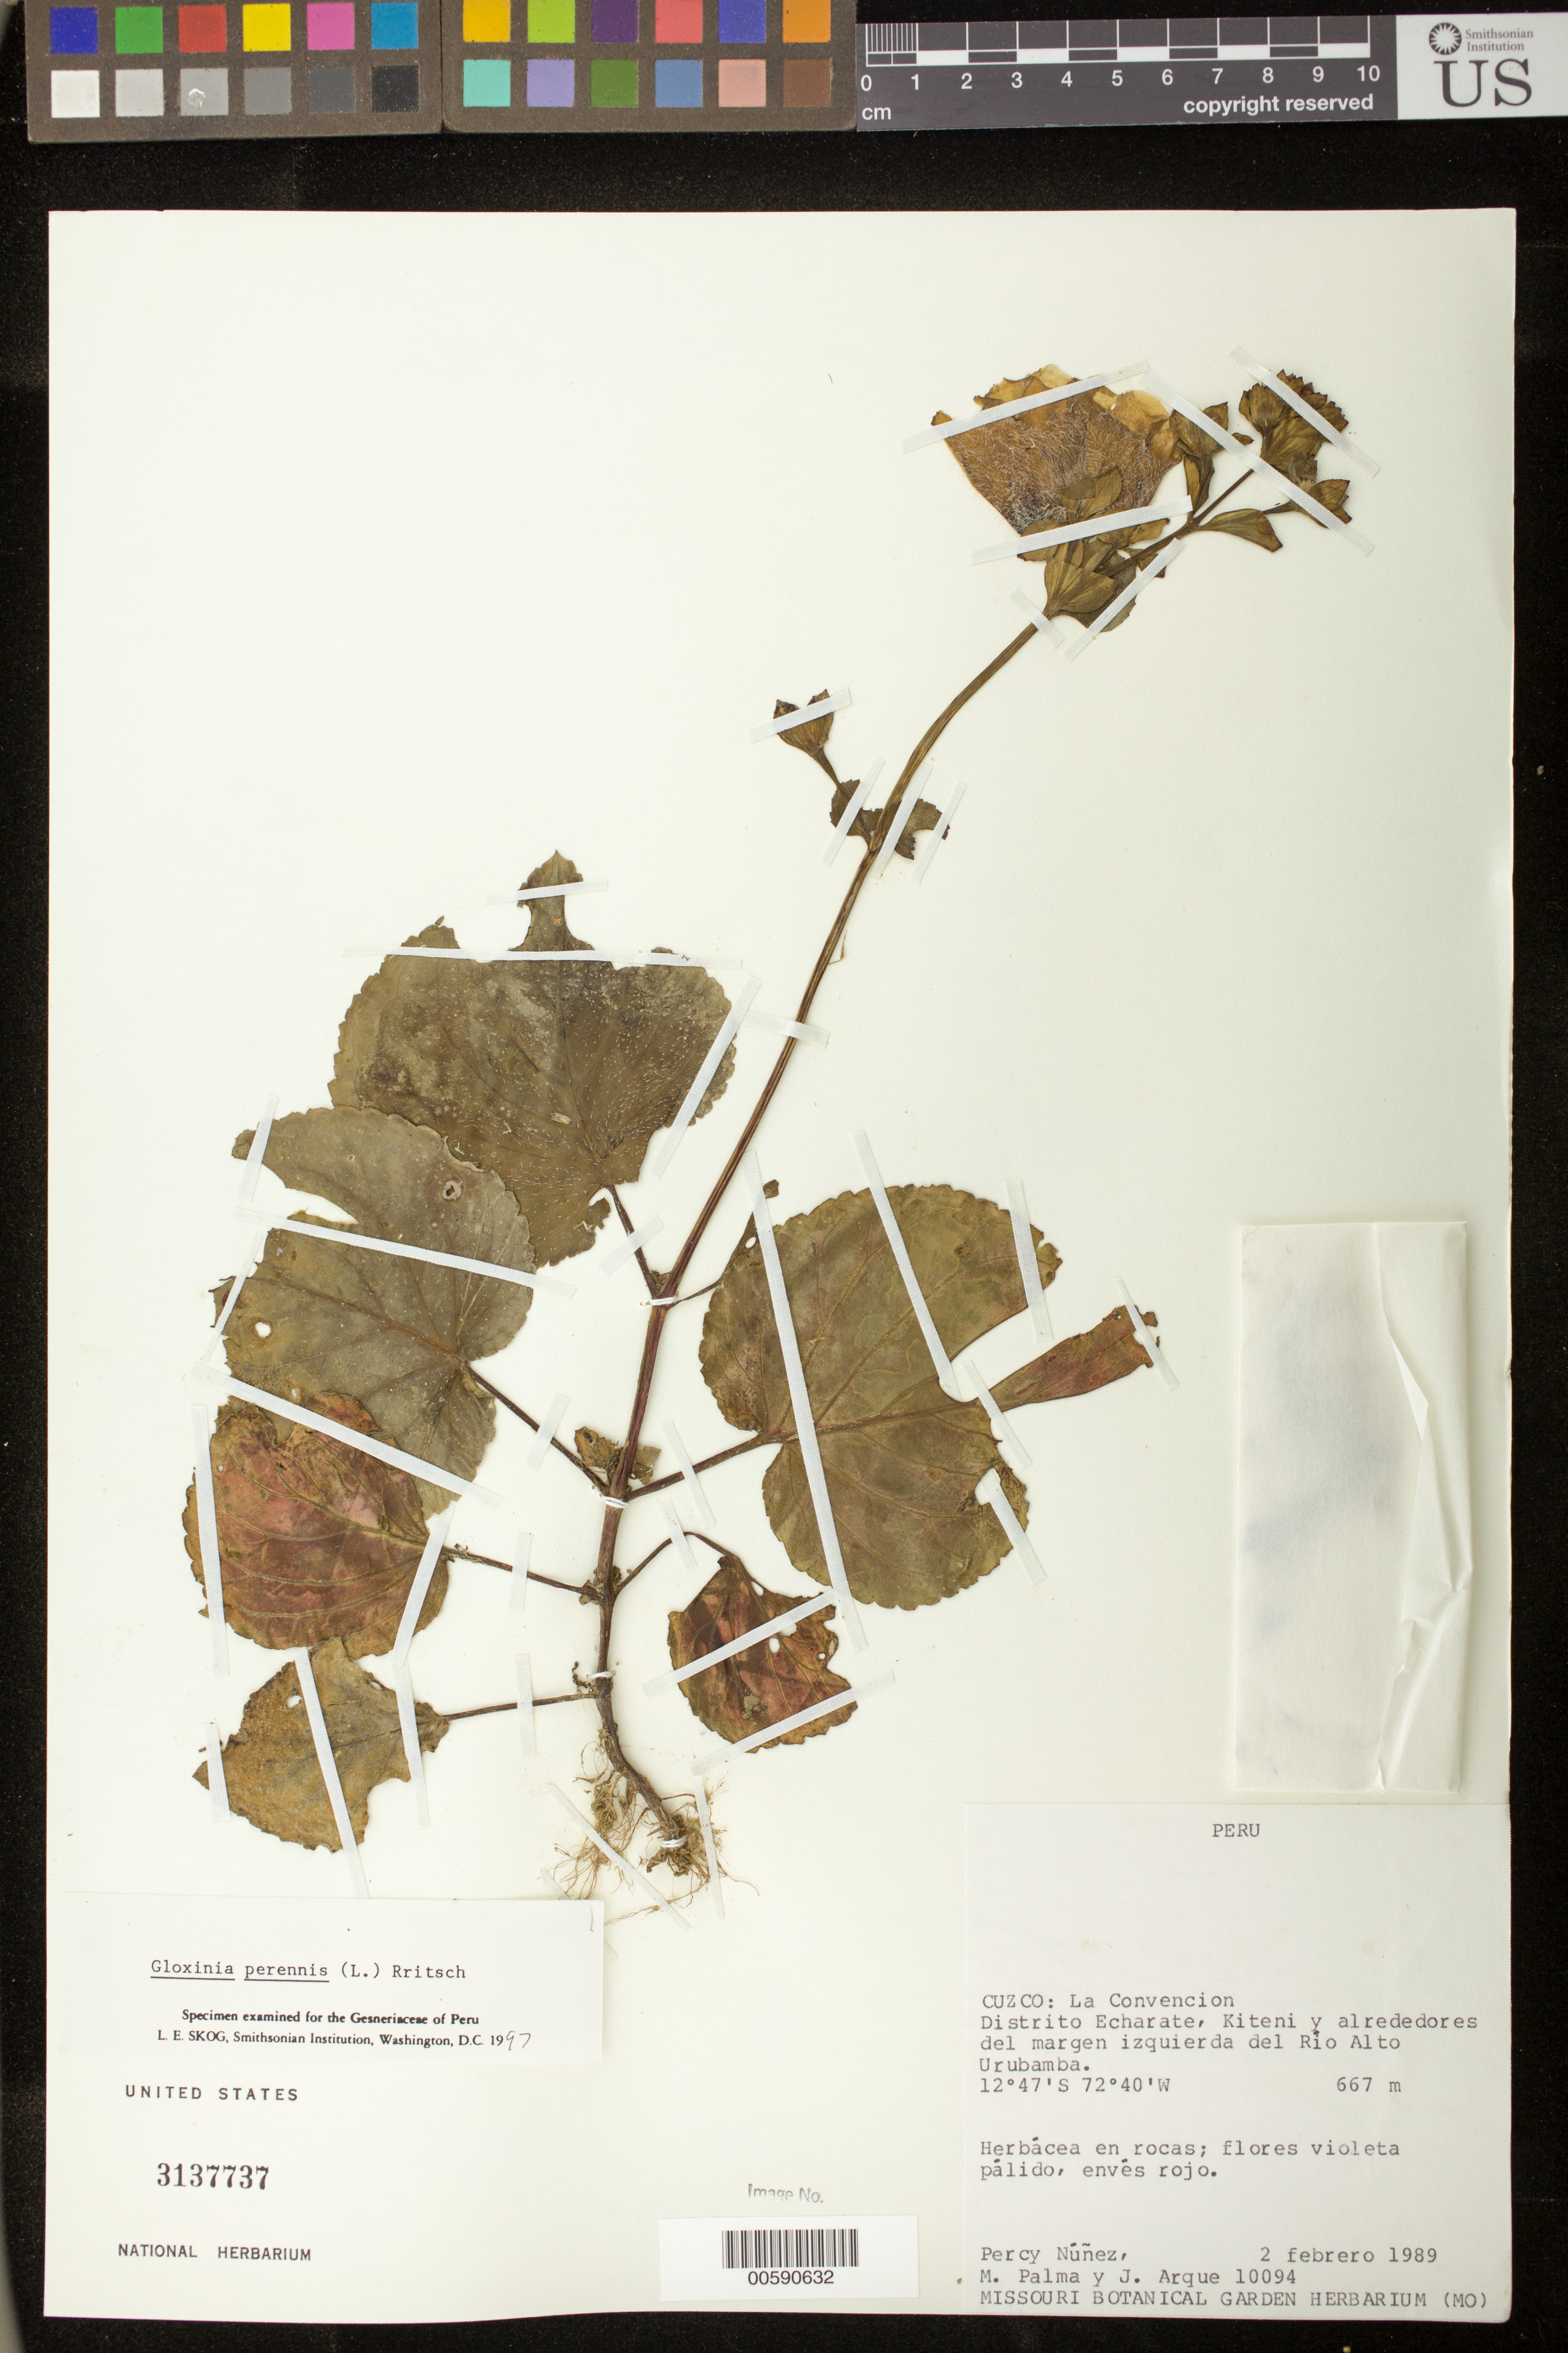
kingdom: Plantae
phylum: Tracheophyta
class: Magnoliopsida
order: Lamiales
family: Gesneriaceae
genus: Gloxinia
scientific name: Gloxinia perennis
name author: (L.) Fritsch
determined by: Skog, Laurence E.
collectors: P. Núñez V., M. Palma & J. Arque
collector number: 10094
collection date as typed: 02 Feb 1989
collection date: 1989-02-02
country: Peru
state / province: Cusco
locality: La Convencion; Dtto. Echarate, Kiteni y alrededores del margen izquierda del Río Alto Urubamba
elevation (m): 667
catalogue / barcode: US 3137737